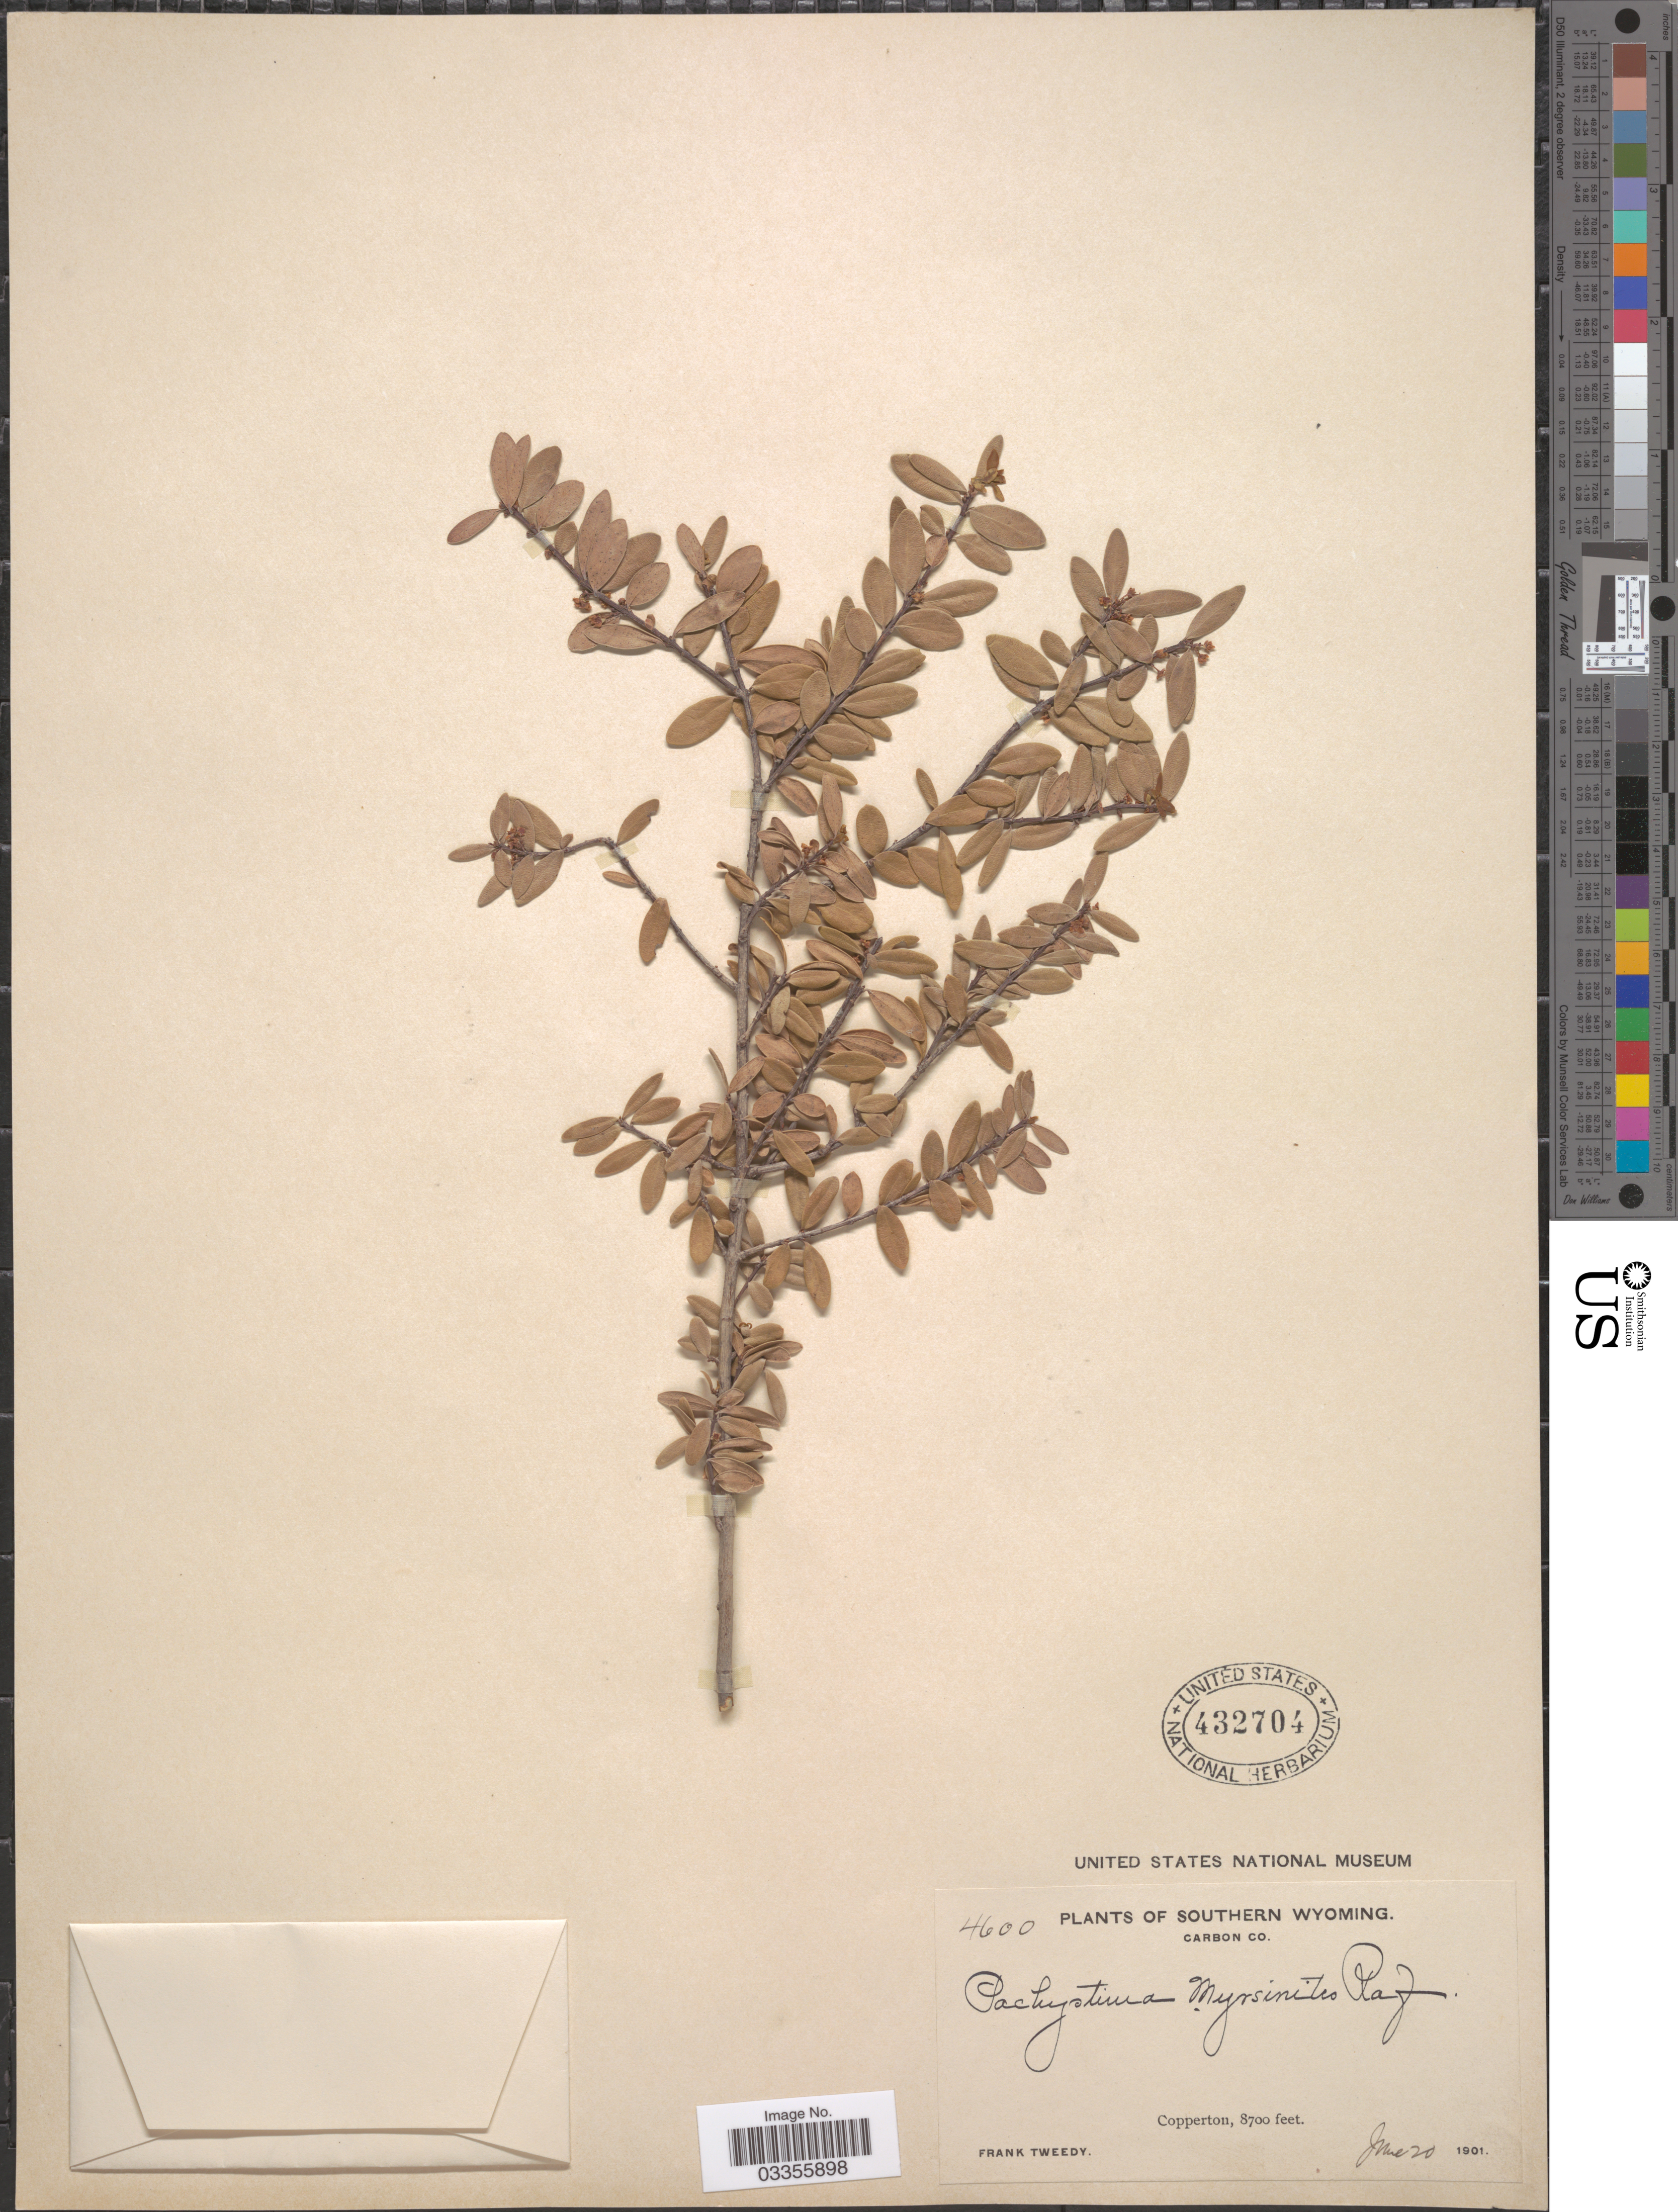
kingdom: Plantae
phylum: Tracheophyta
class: Magnoliopsida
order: Celastrales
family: Celastraceae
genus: Paxistima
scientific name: Paxistima myrsinites subsp. myrsinites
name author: (Pursh) Raf.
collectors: F. Tweedy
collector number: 4600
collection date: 1901-06-20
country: United States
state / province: Wyoming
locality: Southern Wyoming. Carbon Co. Copperton.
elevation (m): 2652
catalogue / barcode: US 432704